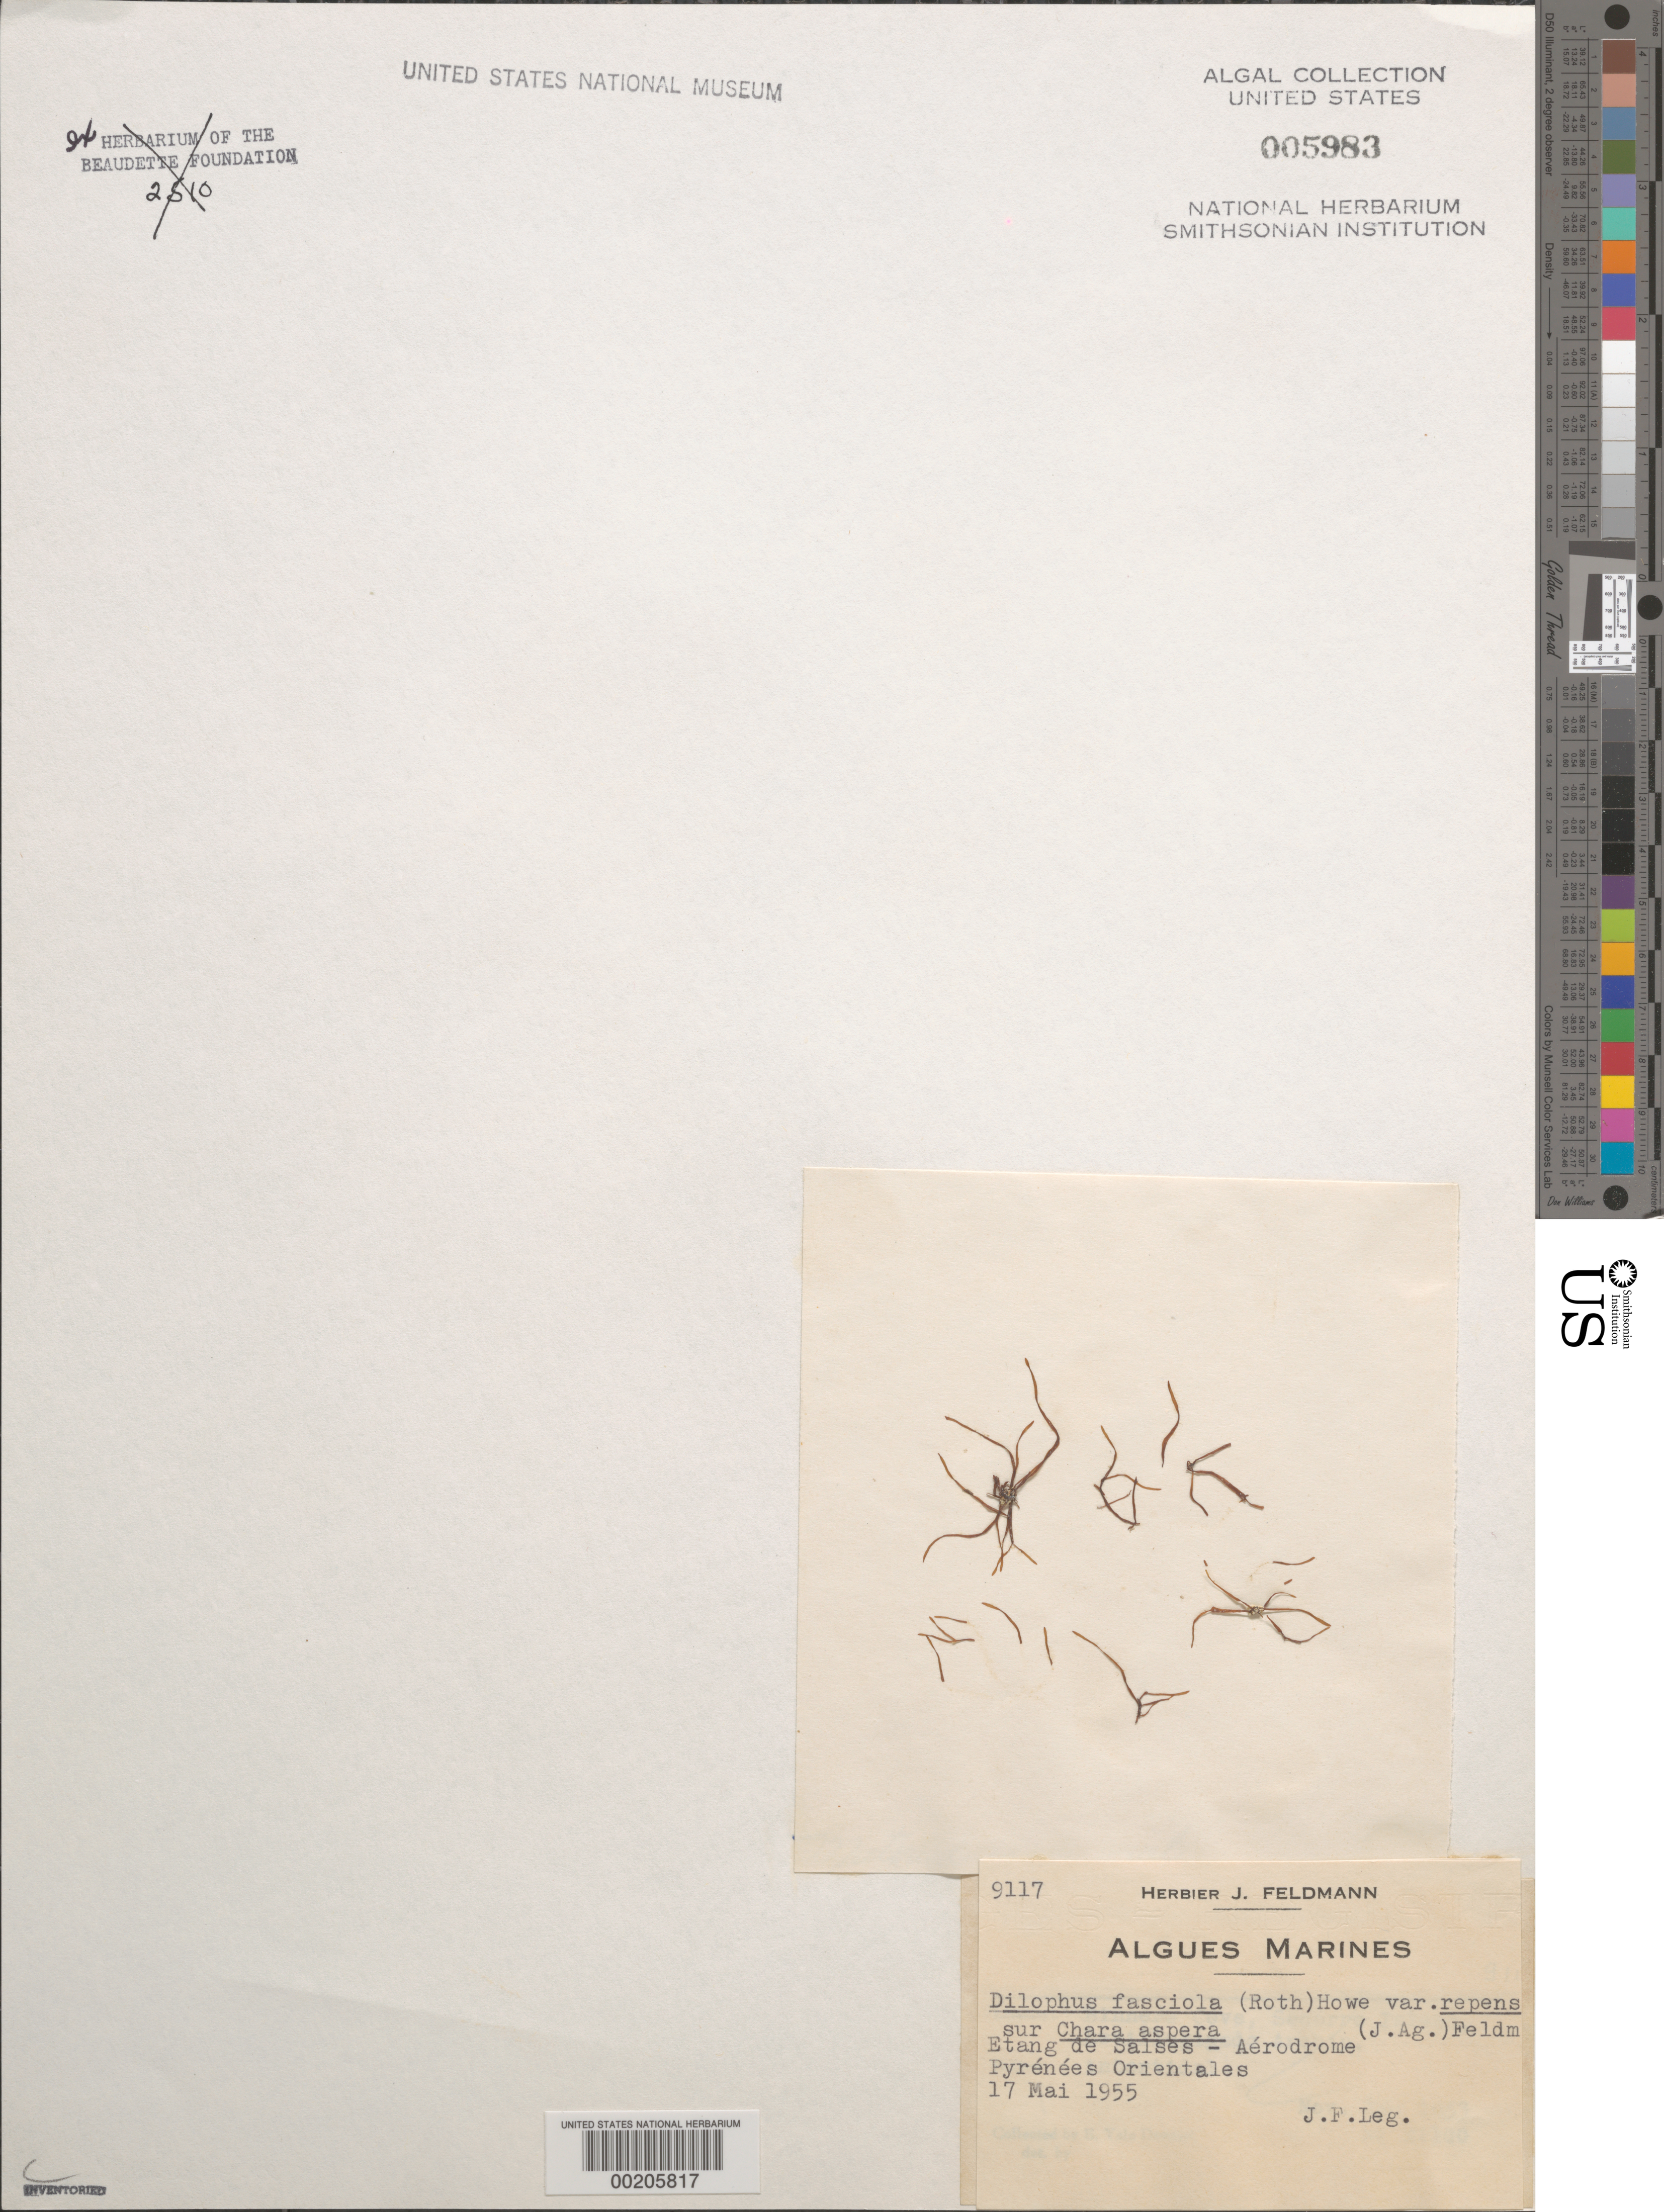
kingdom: Chromista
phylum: Ochrophyta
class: Phaeophyceae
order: Dictyotales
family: Dictyotaceae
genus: Dictyota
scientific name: Dictyota fasciola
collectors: J. Feldmann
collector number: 9117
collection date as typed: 17 May 1955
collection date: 1955-05-17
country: France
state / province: Occitanie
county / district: Pyrénées-Orientales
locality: Etang de Salses-Aerodrome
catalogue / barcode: US 5983